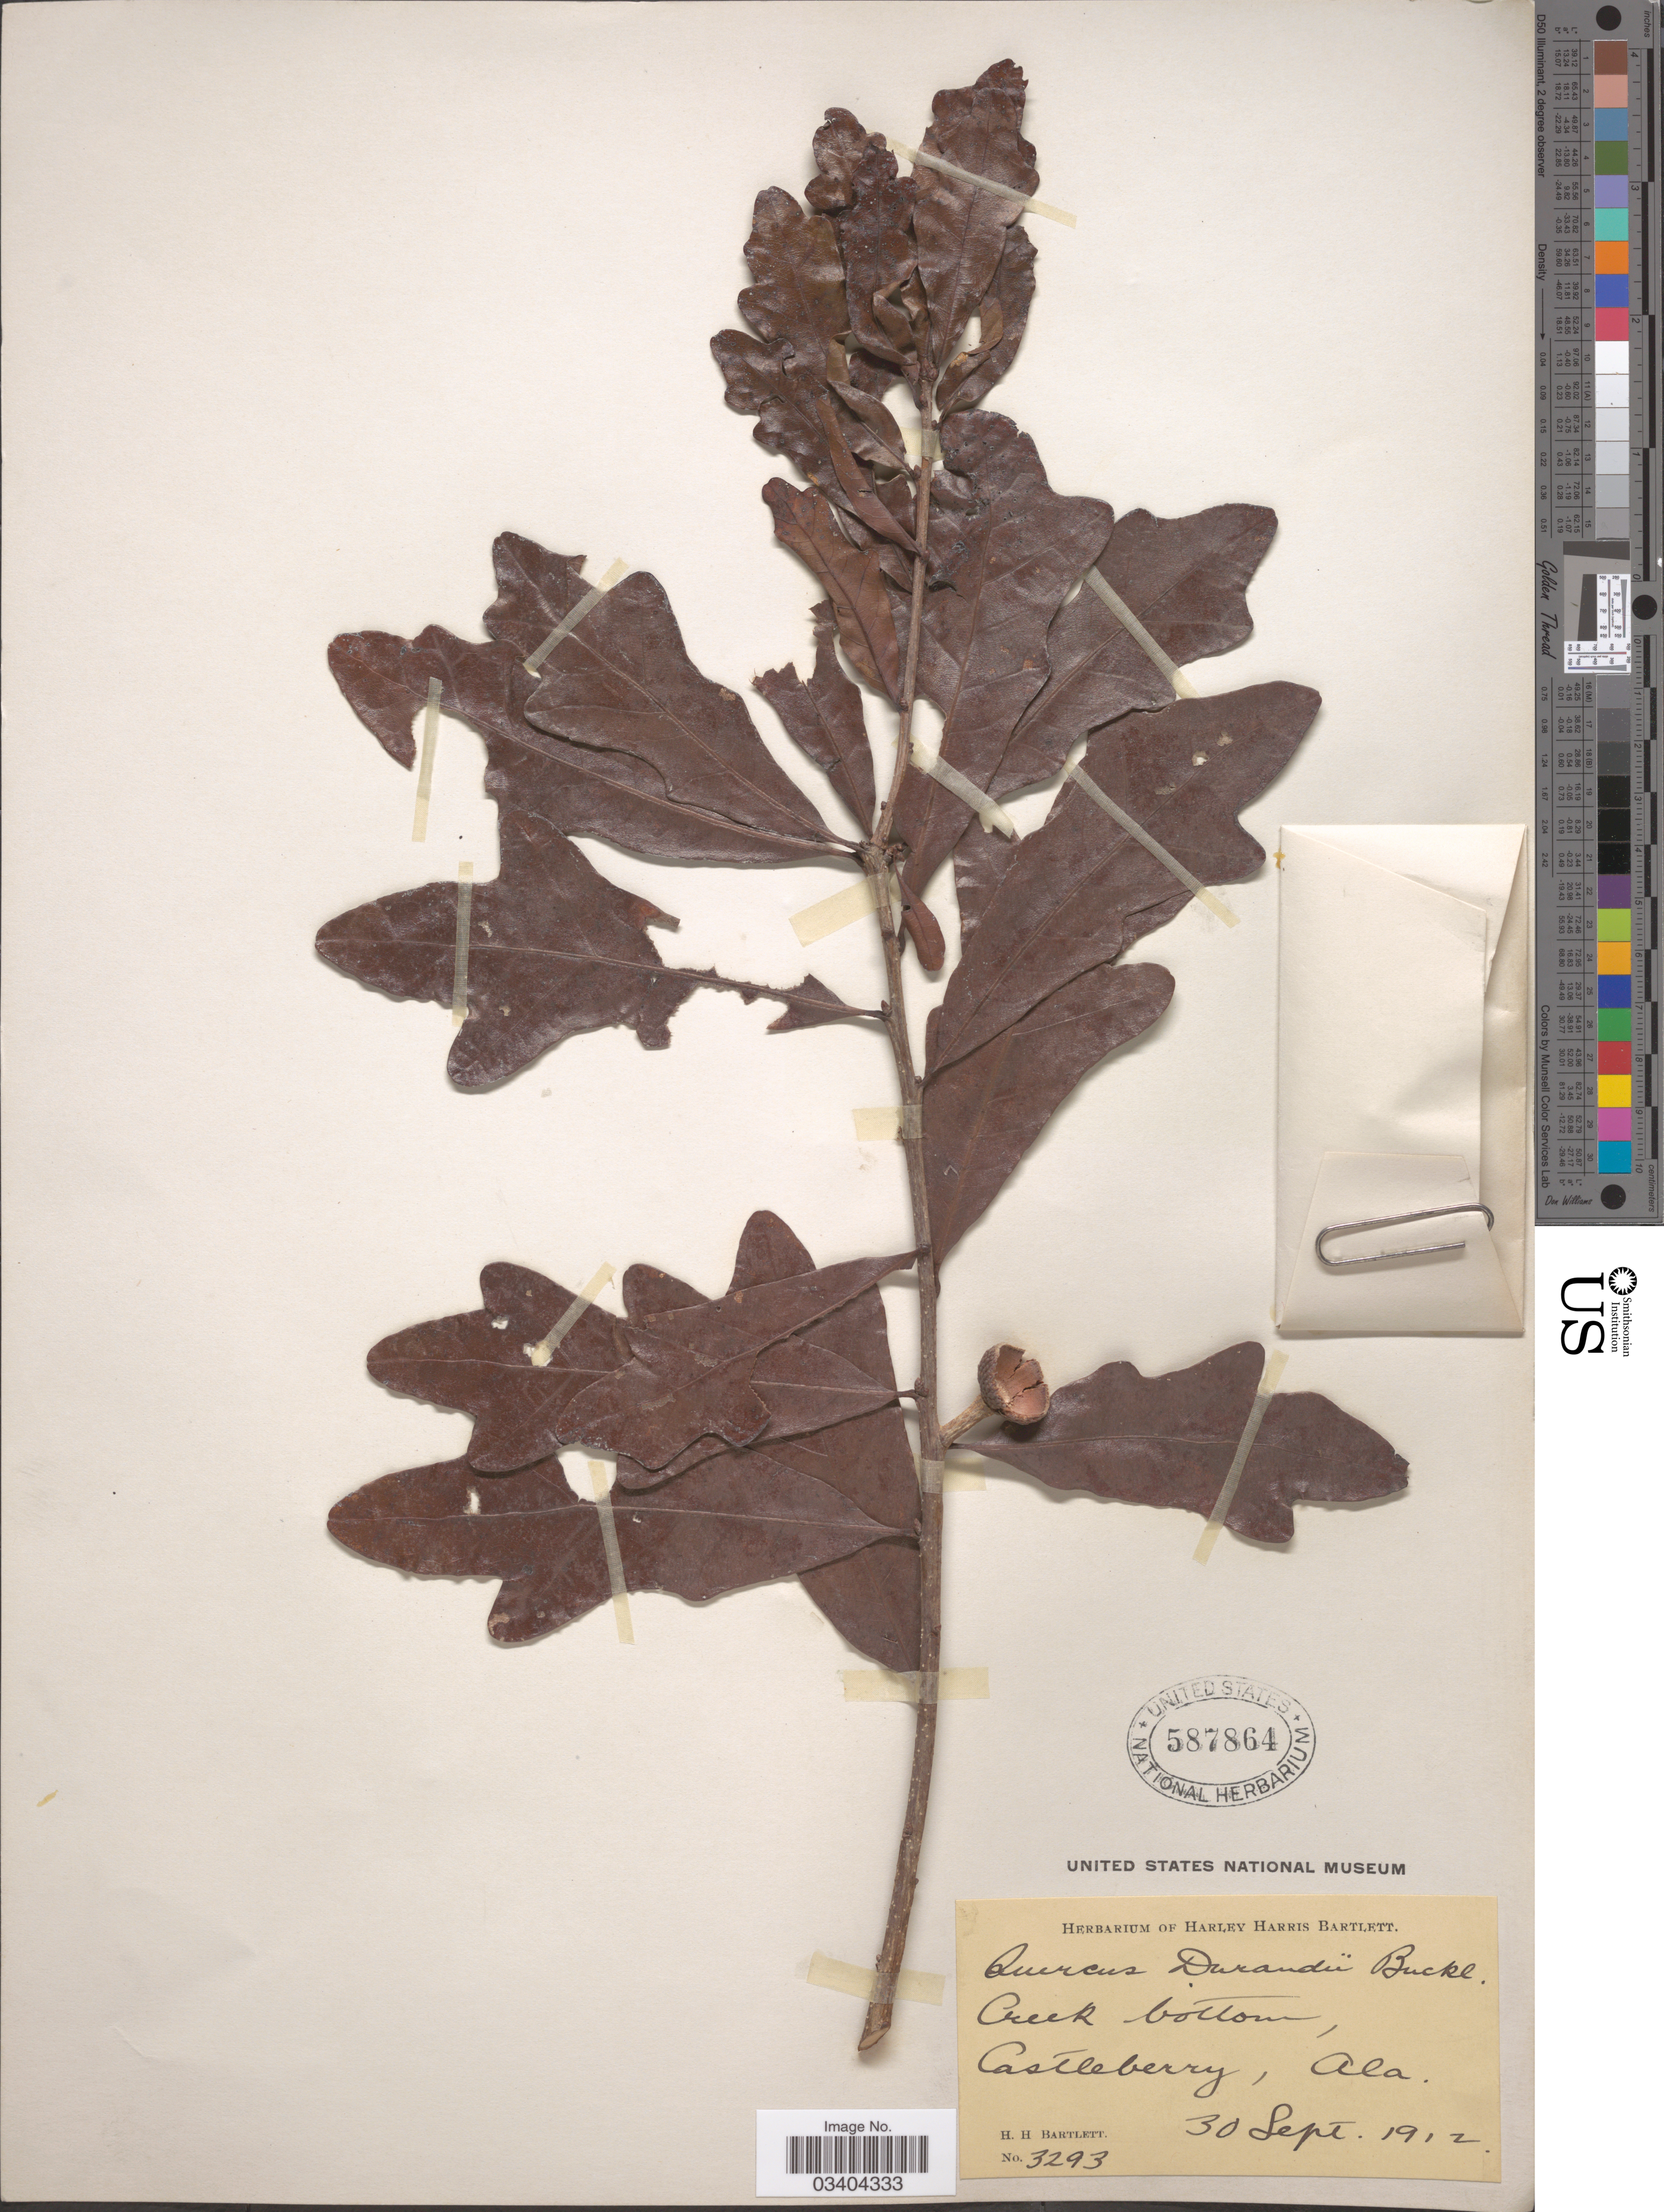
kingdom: Plantae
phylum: Tracheophyta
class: Magnoliopsida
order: Fagales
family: Fagaceae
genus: Quercus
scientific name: Quercus durandii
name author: Buckley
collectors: H. H. Bartlett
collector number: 3293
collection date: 1912-09-30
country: United States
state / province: Alabama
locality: Creek bottom, Castleberry.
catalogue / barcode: US 587864